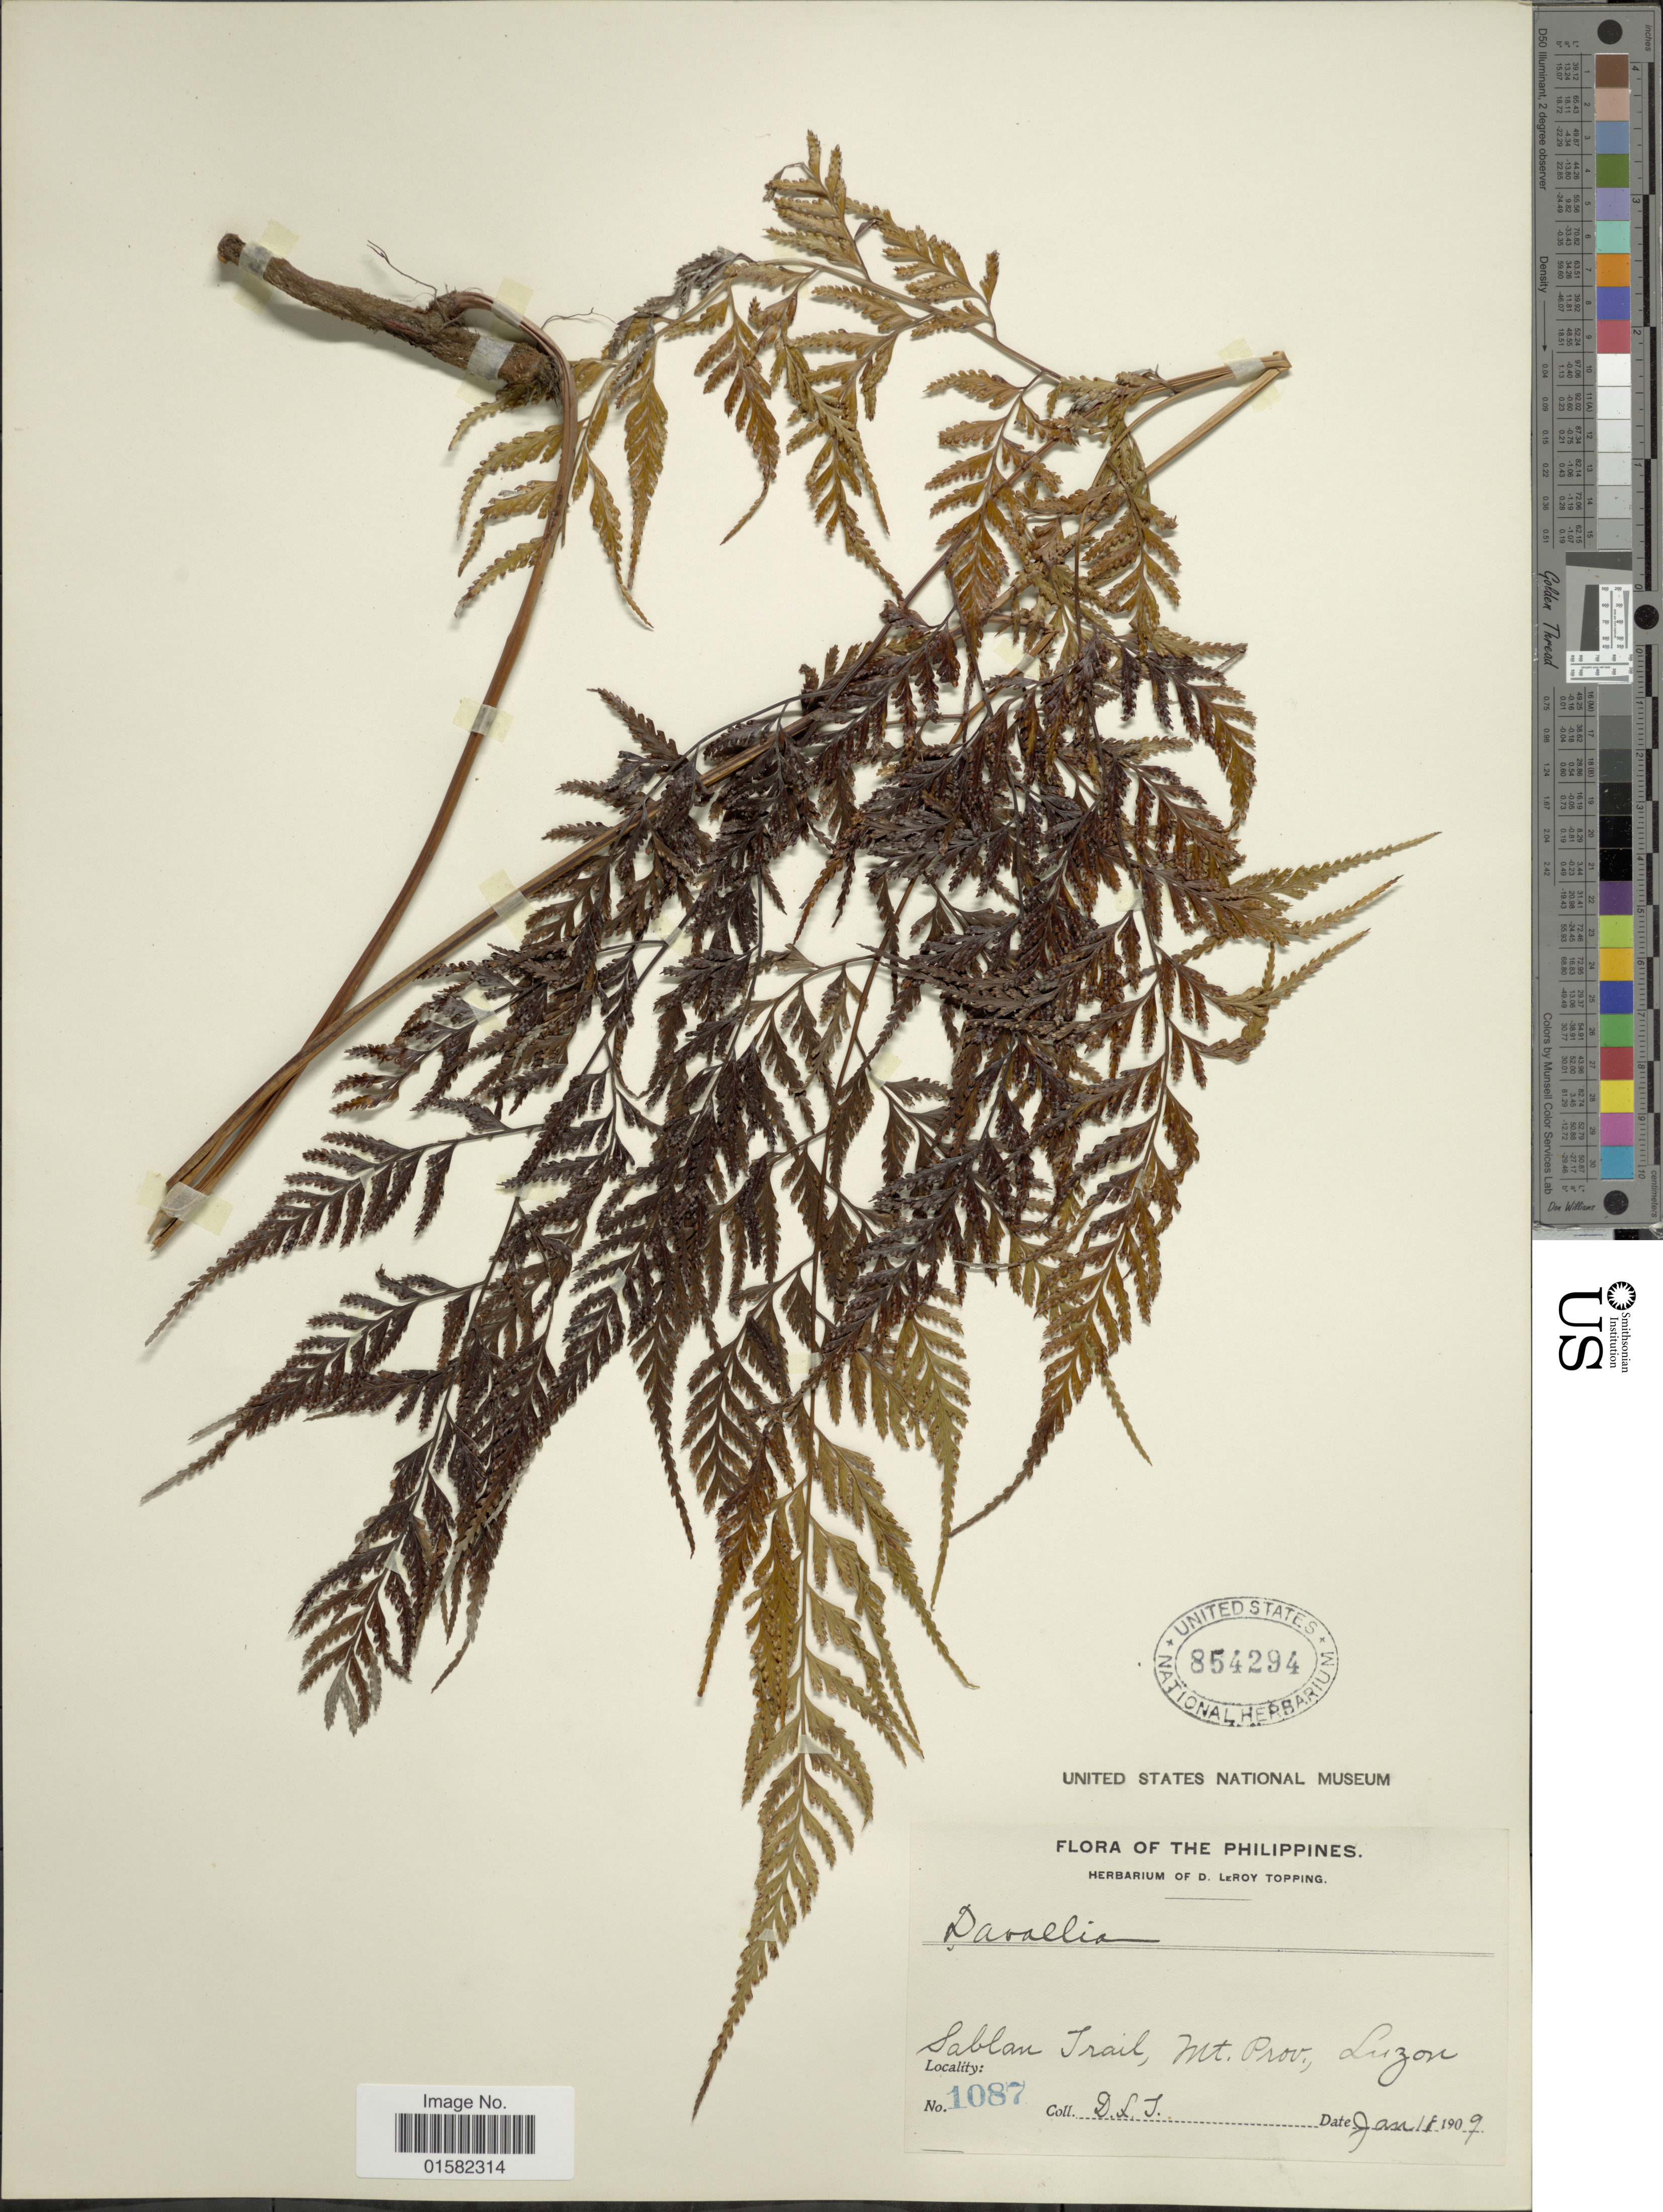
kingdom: Plantae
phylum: Tracheophyta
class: Polypodiopsida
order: Polypodiales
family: Davalliaceae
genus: Wibelia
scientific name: Wibelia denticulata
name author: (Burm. f.) M. Kato & Tsutsumi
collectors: D. L. Topping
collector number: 1087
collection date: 1909-01-18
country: Philippines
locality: Sablan Trail, Mt Prov., Luzon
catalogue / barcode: US 854294